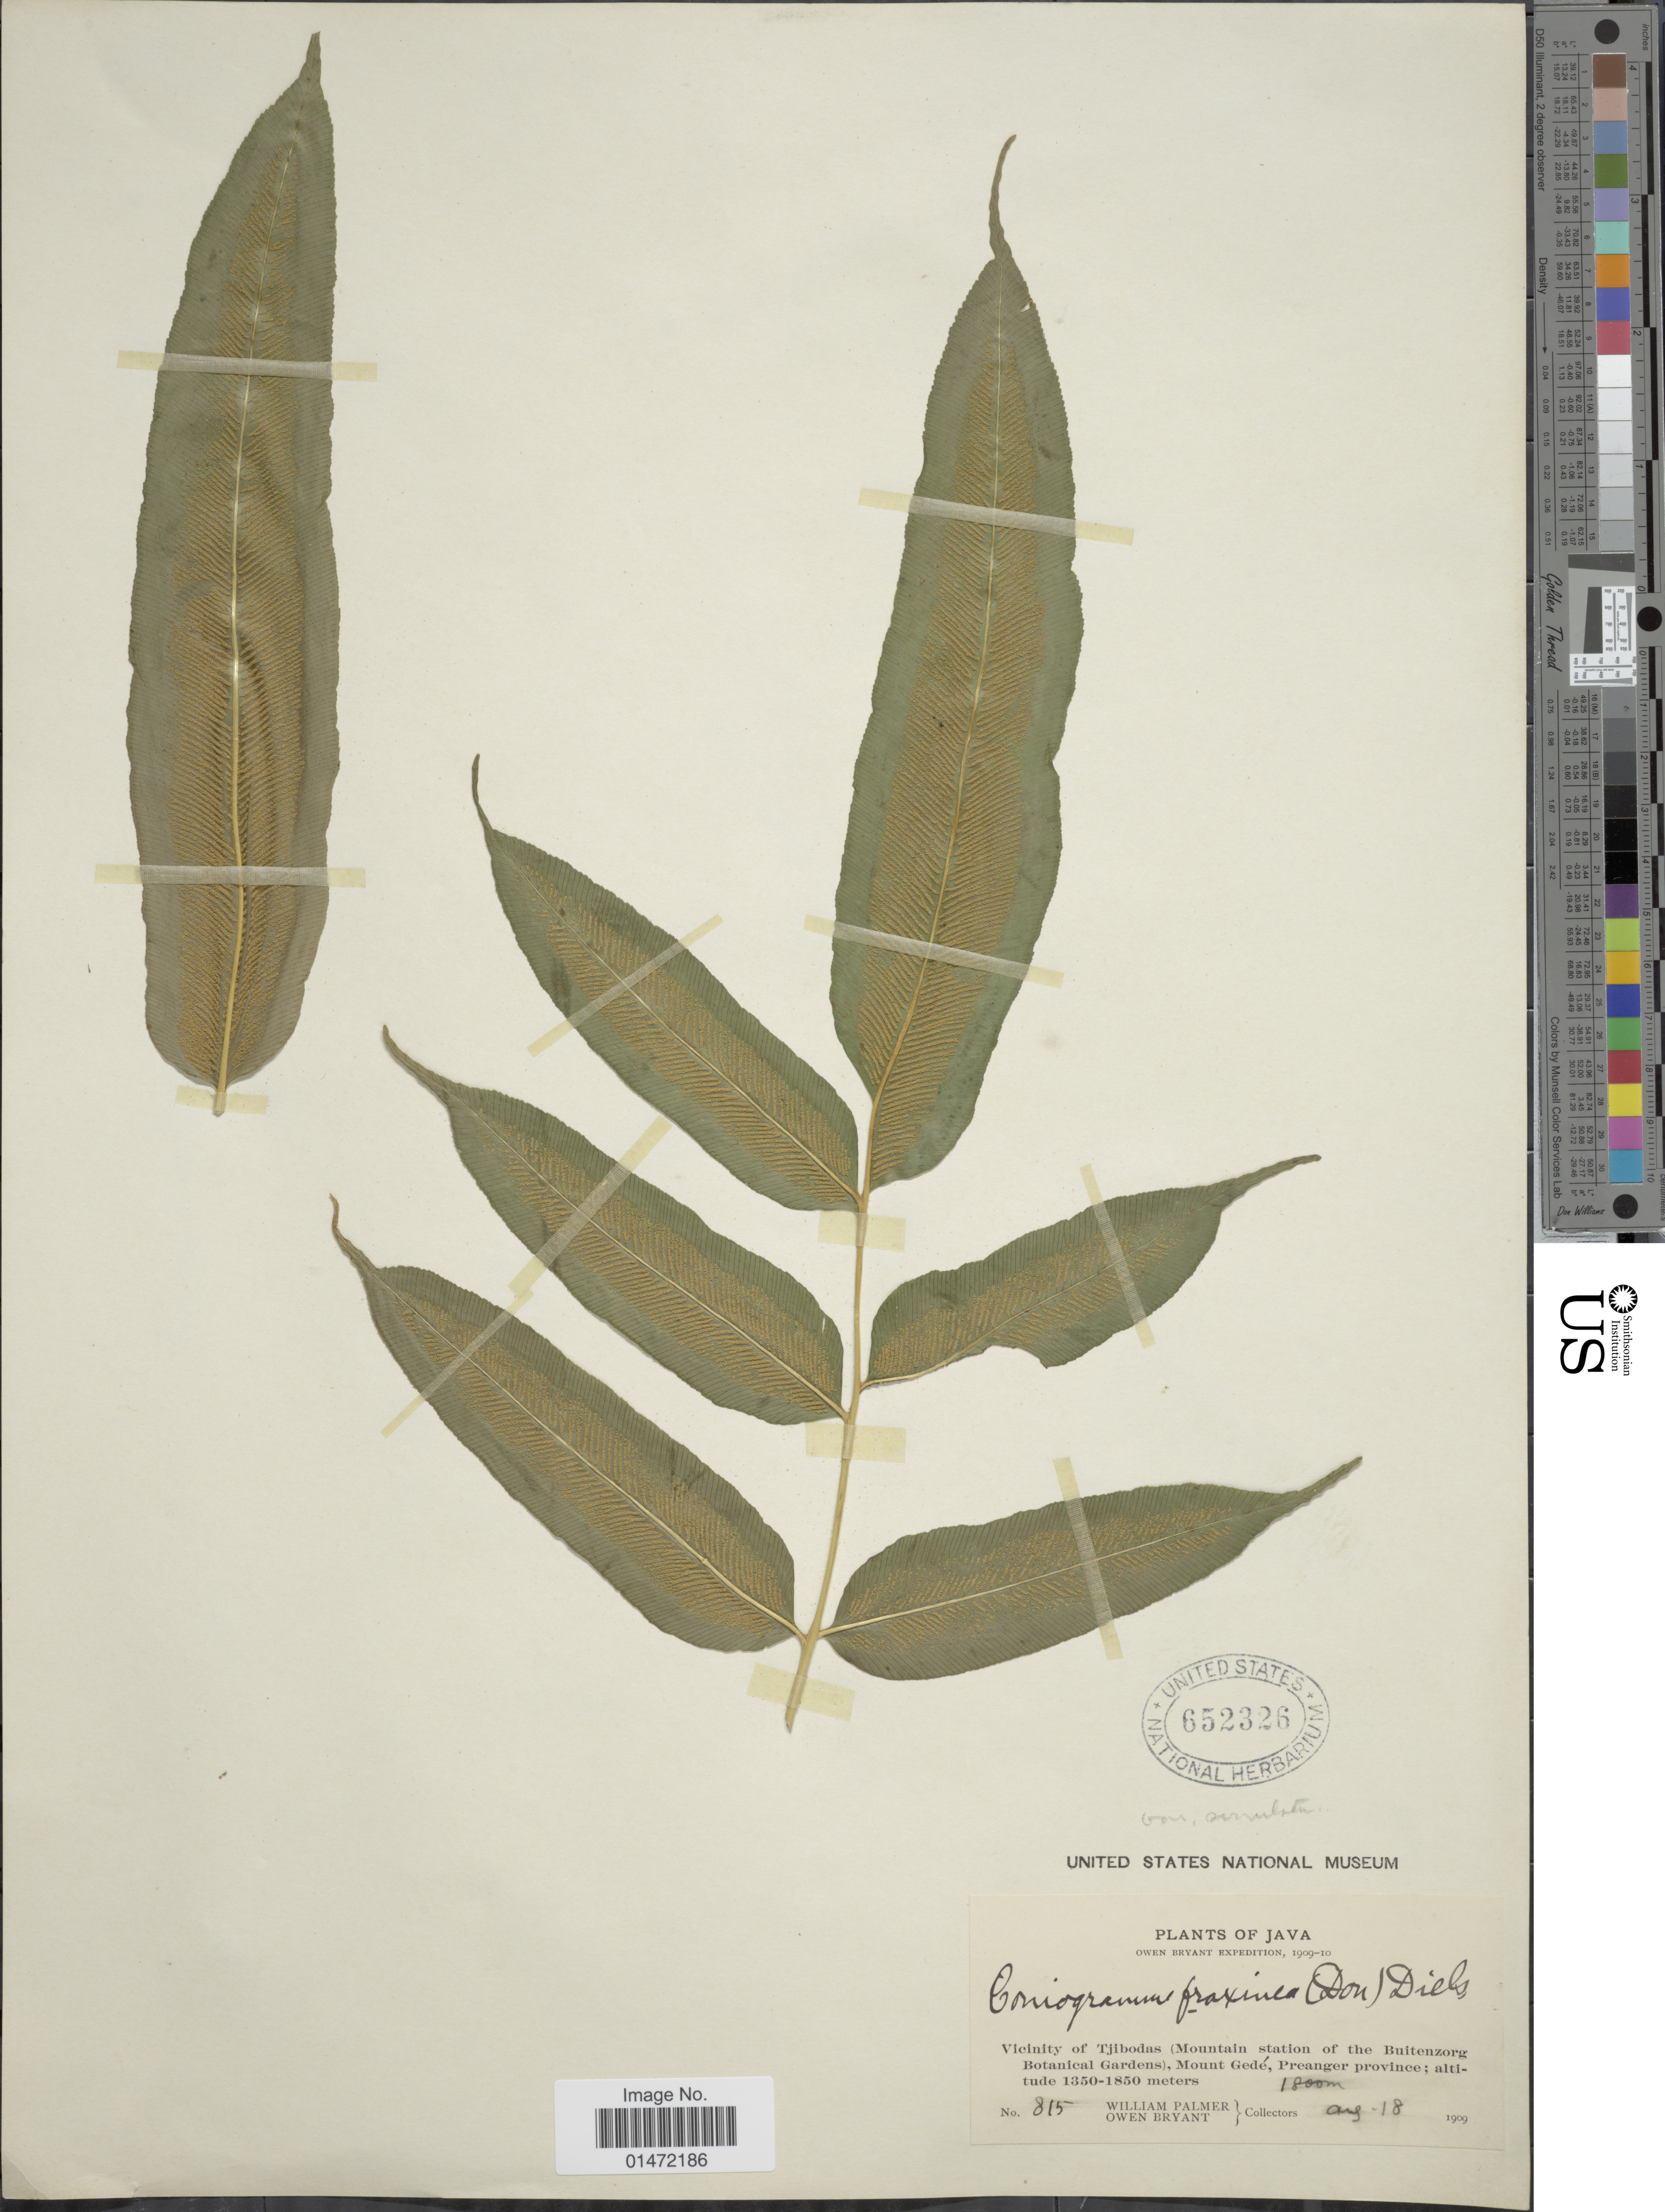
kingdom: Plantae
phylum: Tracheophyta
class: Polypodiopsida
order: Polypodiales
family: Pteridaceae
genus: Coniogramme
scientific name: Coniogramme fraxinea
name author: (D. Don) Diels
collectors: W. Palmer & O. Bryant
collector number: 815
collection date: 1909-08-18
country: Indonesia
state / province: Java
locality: Vicinity of Tjobidas (Mountain station of the Buitenzorg Botanical Gardens), Mount Gedé, Preanger province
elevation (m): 1800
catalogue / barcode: US 652326